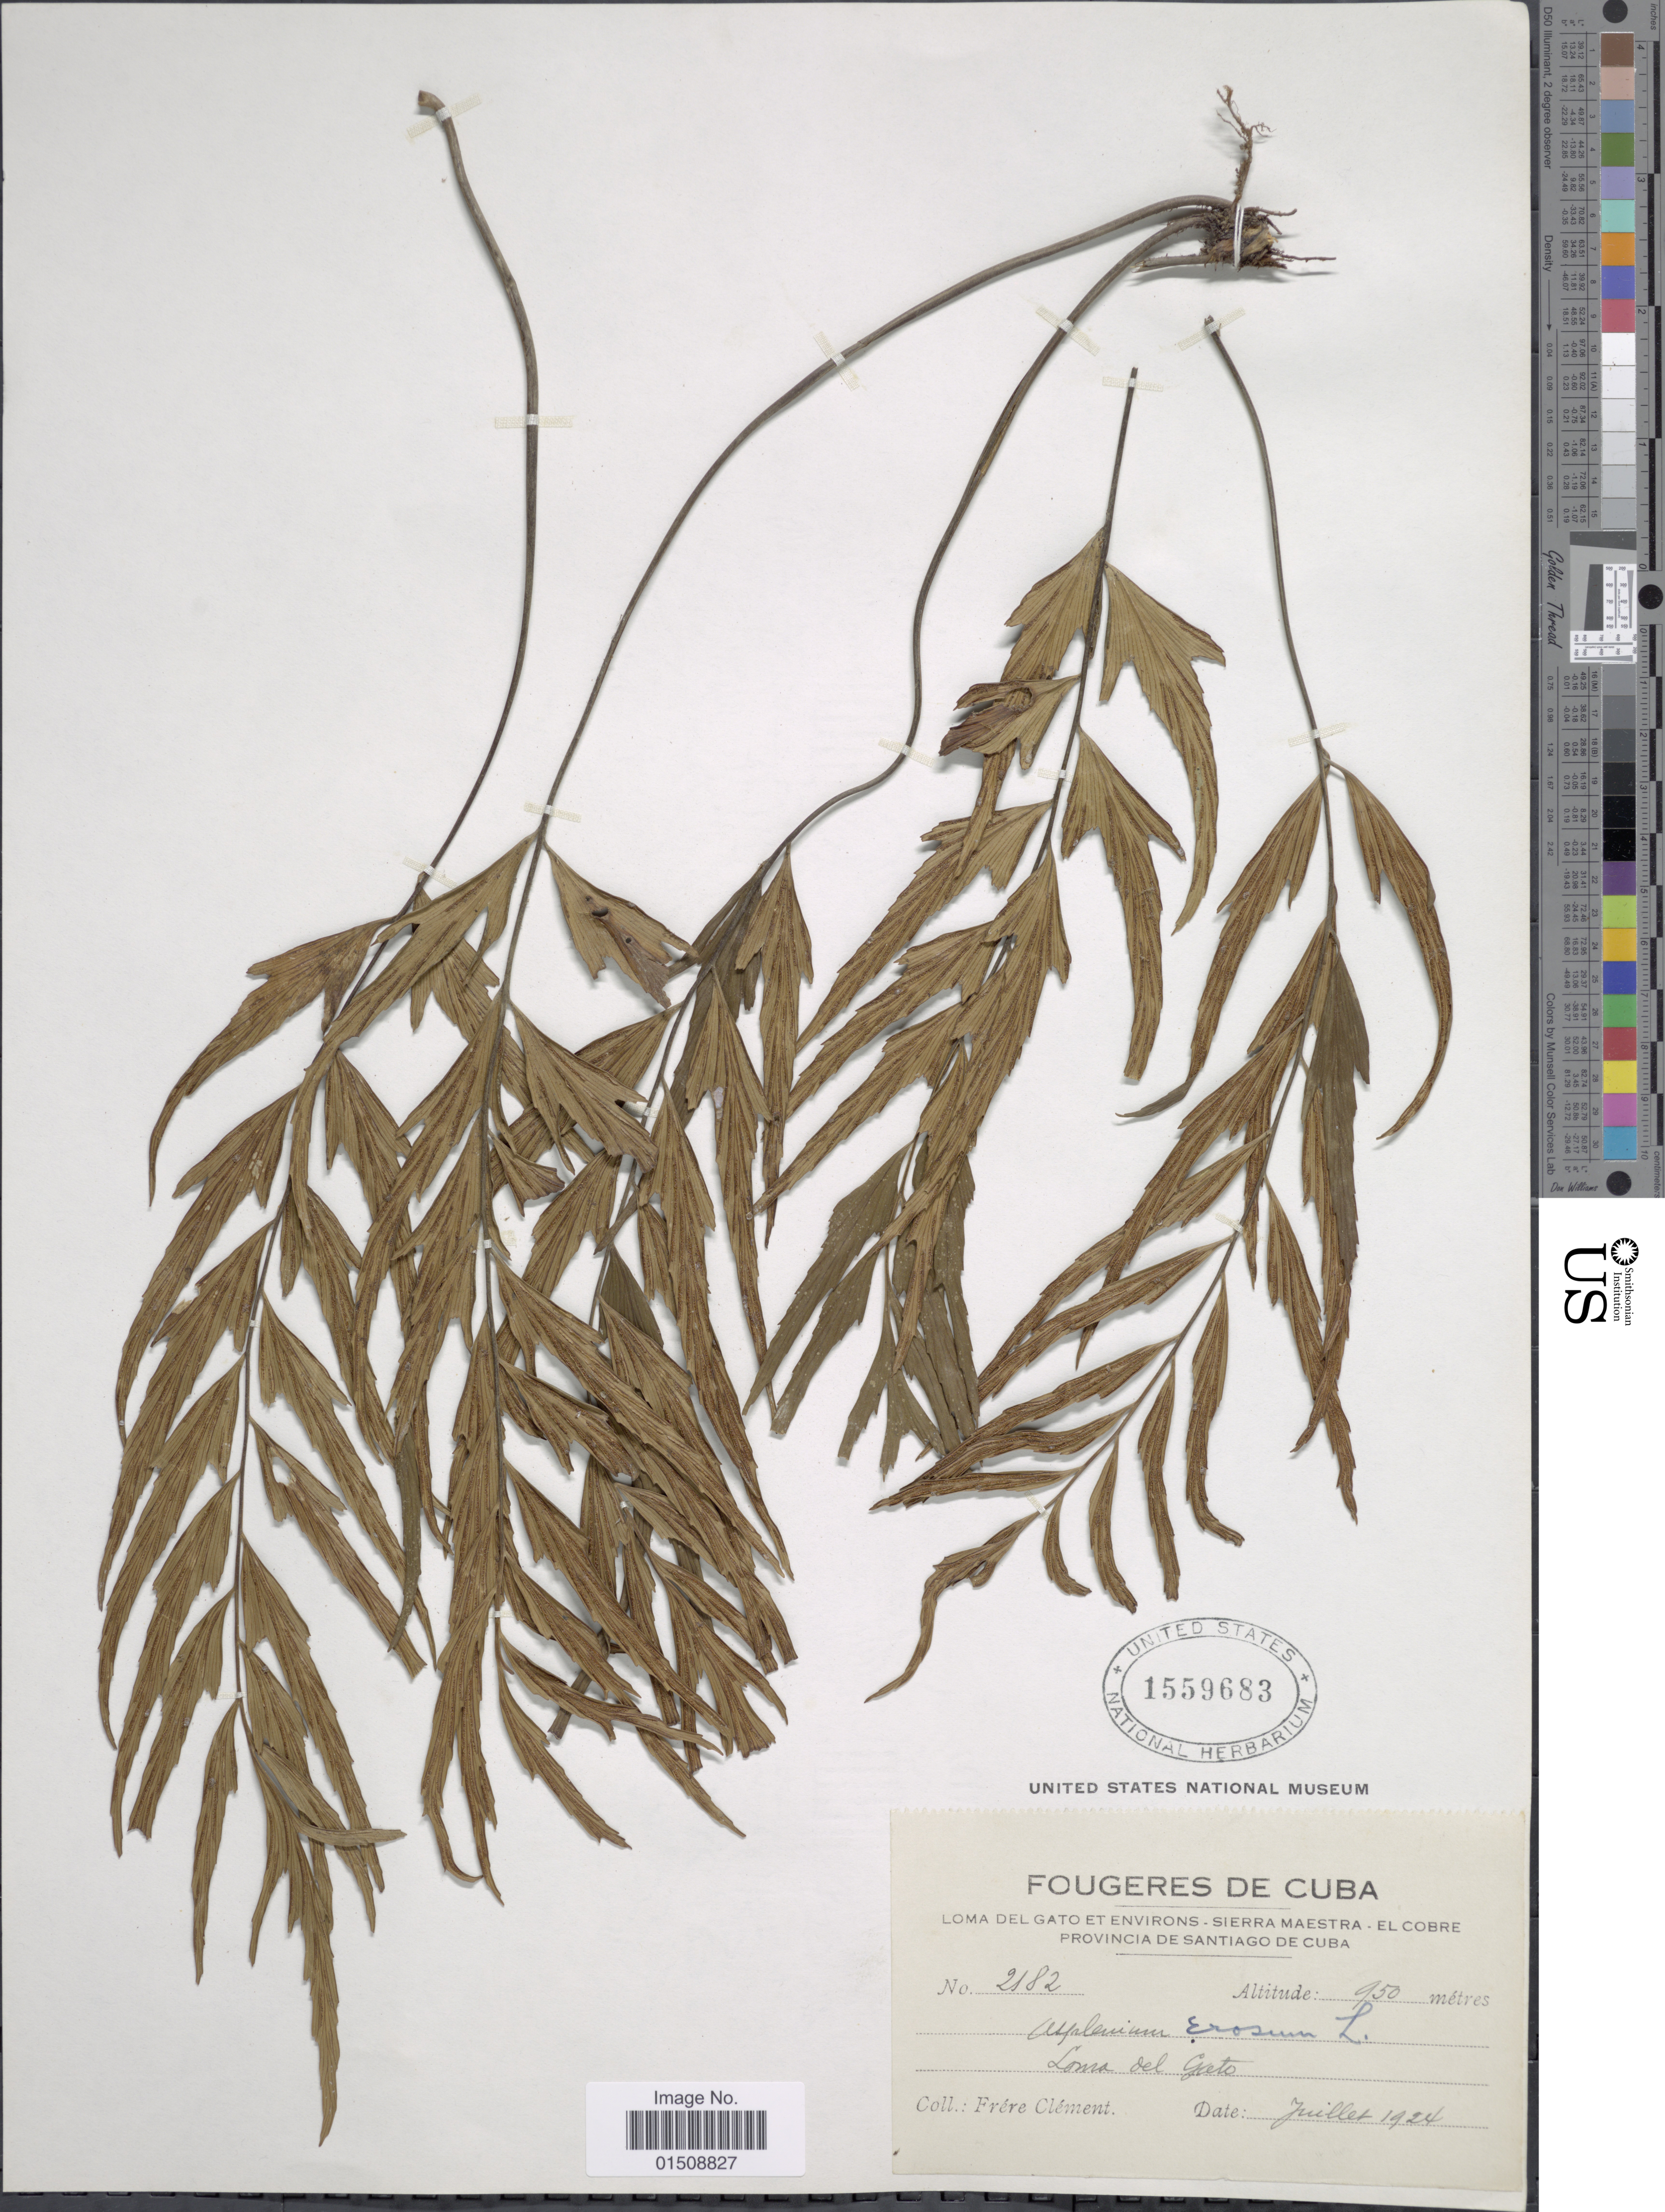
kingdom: Plantae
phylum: Tracheophyta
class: Polypodiopsida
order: Polypodiales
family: Aspleniaceae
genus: Asplenium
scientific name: Asplenium erosum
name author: L.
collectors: B. Clement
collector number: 2182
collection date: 1924-07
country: Cuba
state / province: Santiago de Cuba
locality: Loma del Gato et environs, Sierra Maestra, El Cobre, Provincia de Santiago de Cuba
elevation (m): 950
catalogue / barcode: US 1559683